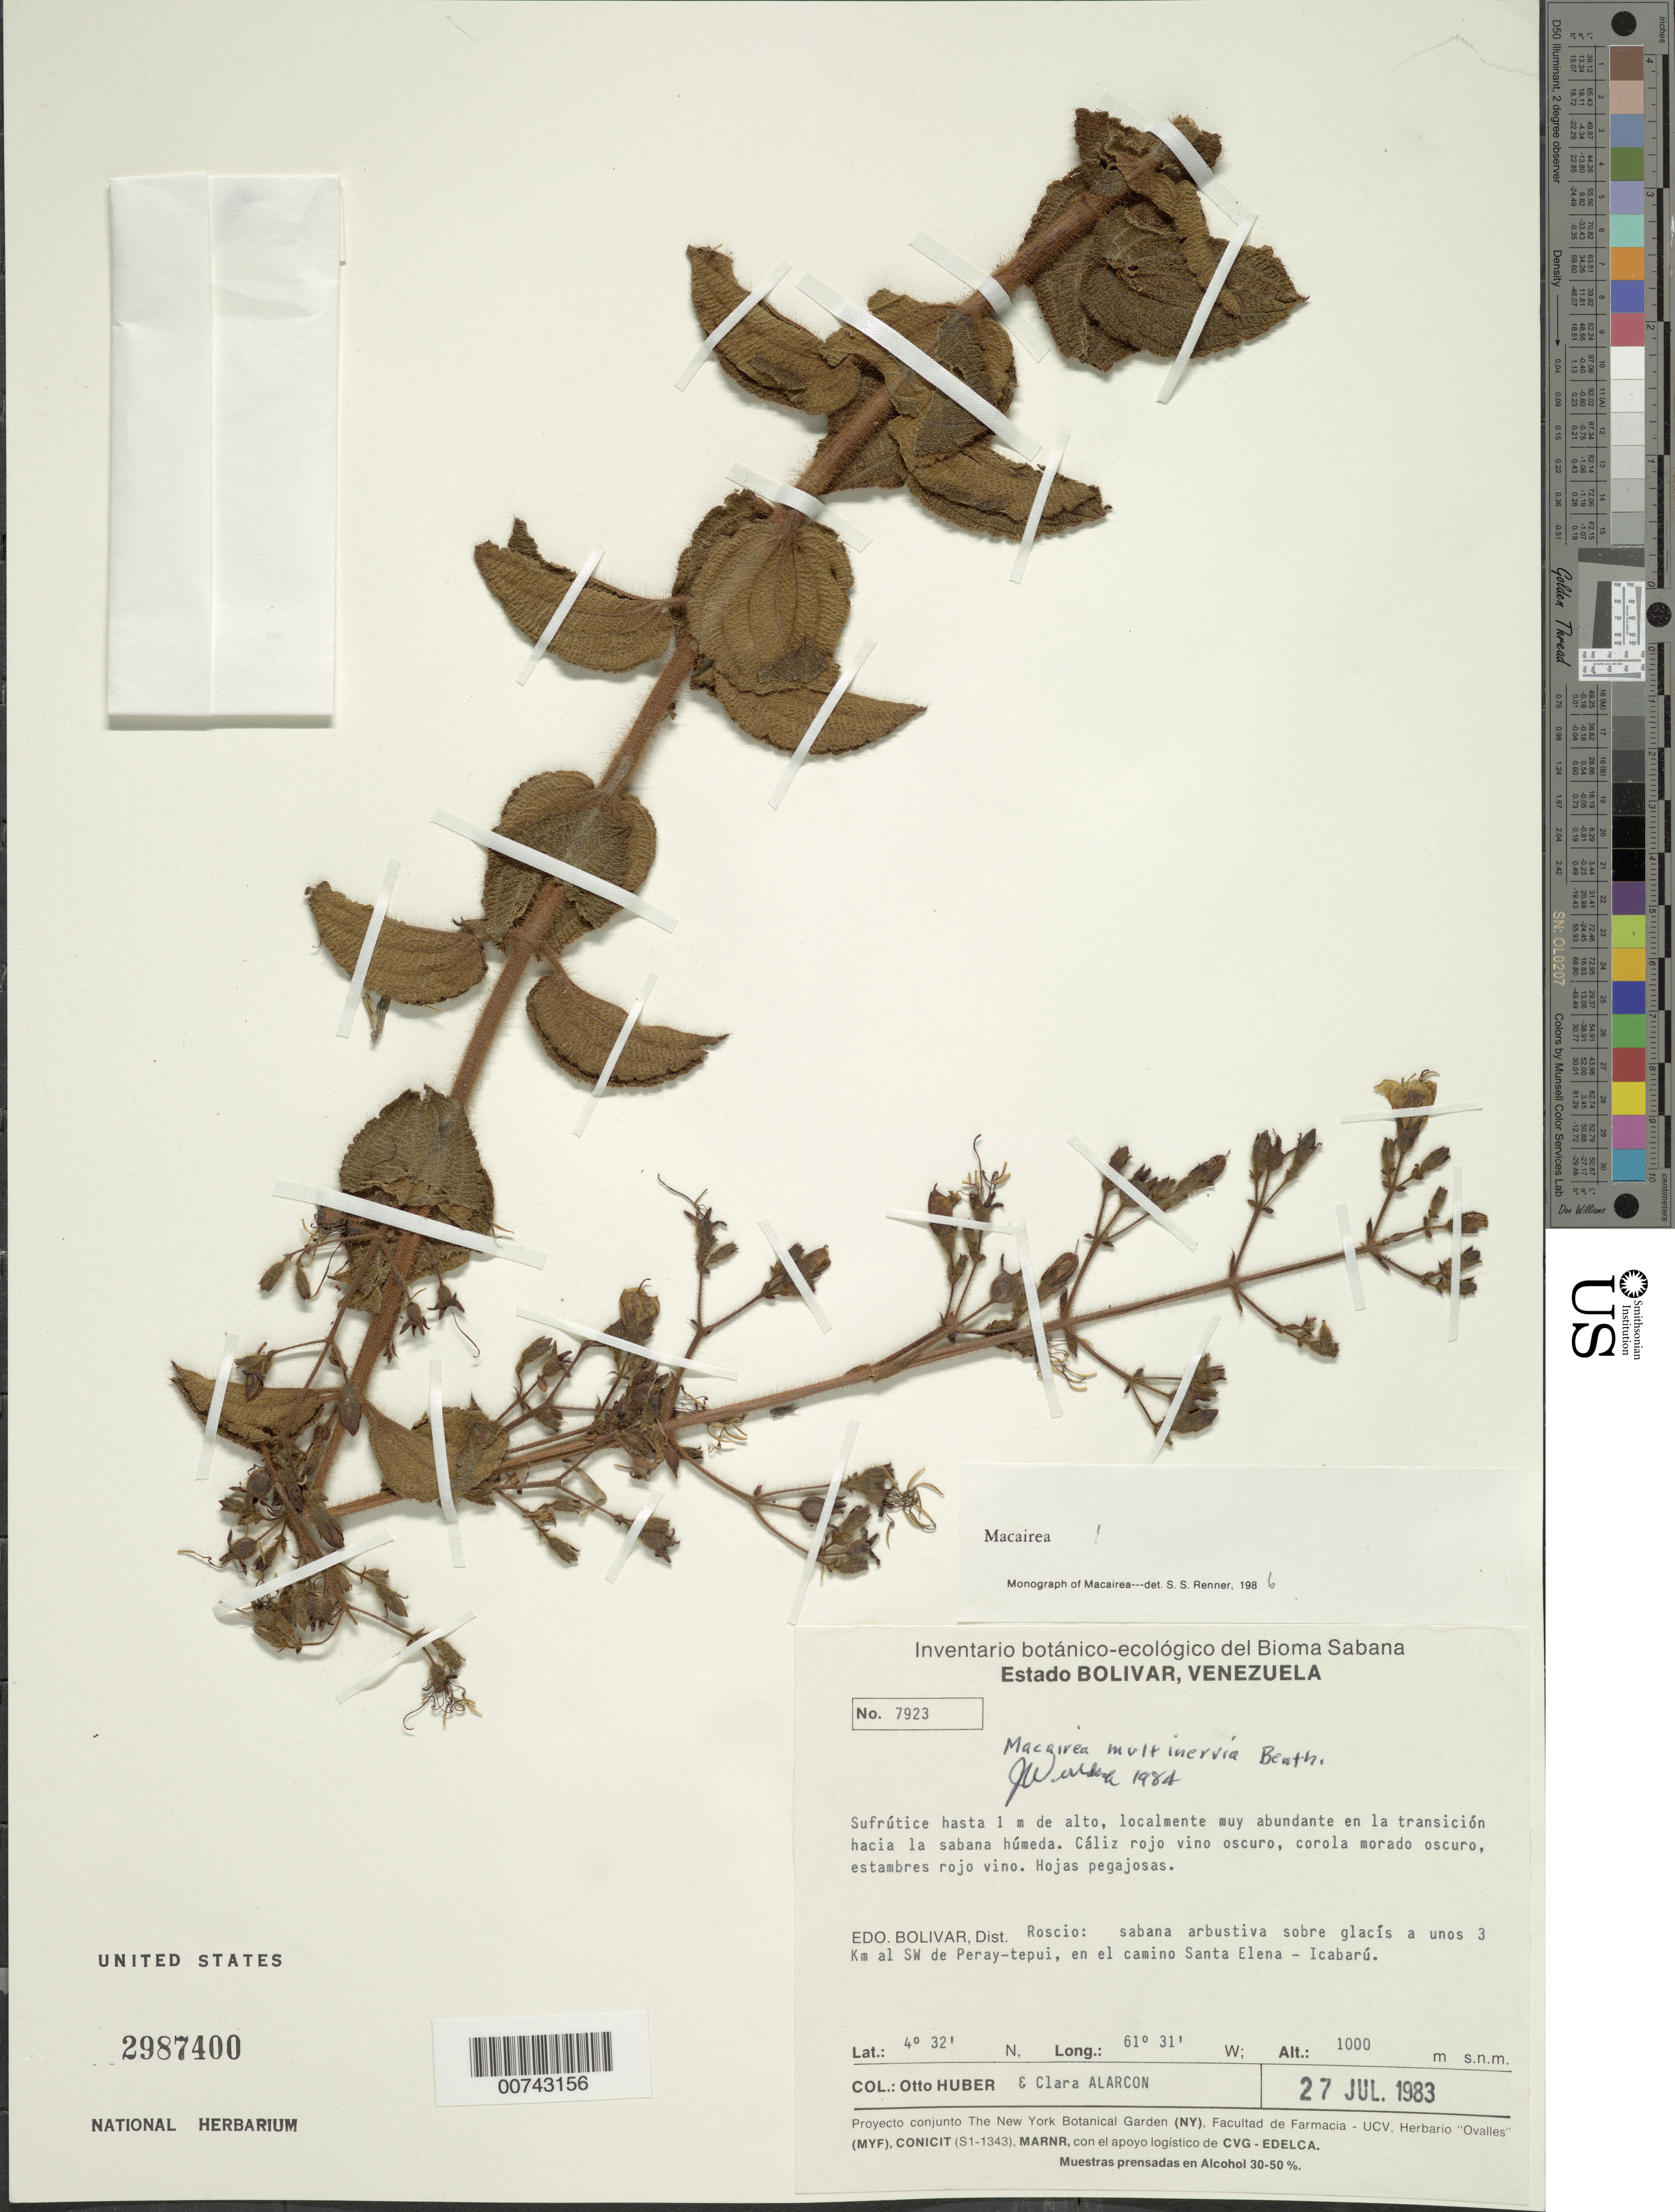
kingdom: Plantae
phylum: Tracheophyta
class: Magnoliopsida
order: Myrtales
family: Melastomataceae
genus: Macairea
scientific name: Macairea multinervia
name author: Benth.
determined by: Wurdack, John J., (US), US (UNITED STATES)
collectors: O. Huber & C. Alarcon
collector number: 7923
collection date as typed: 27-Jul-83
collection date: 1983-07-27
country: Venezuela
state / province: Bolívar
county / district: Roscio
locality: Peray-tepuí, 3 km al SW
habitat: la transicion hacia la sabana húmeda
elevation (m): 1000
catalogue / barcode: US 2987400